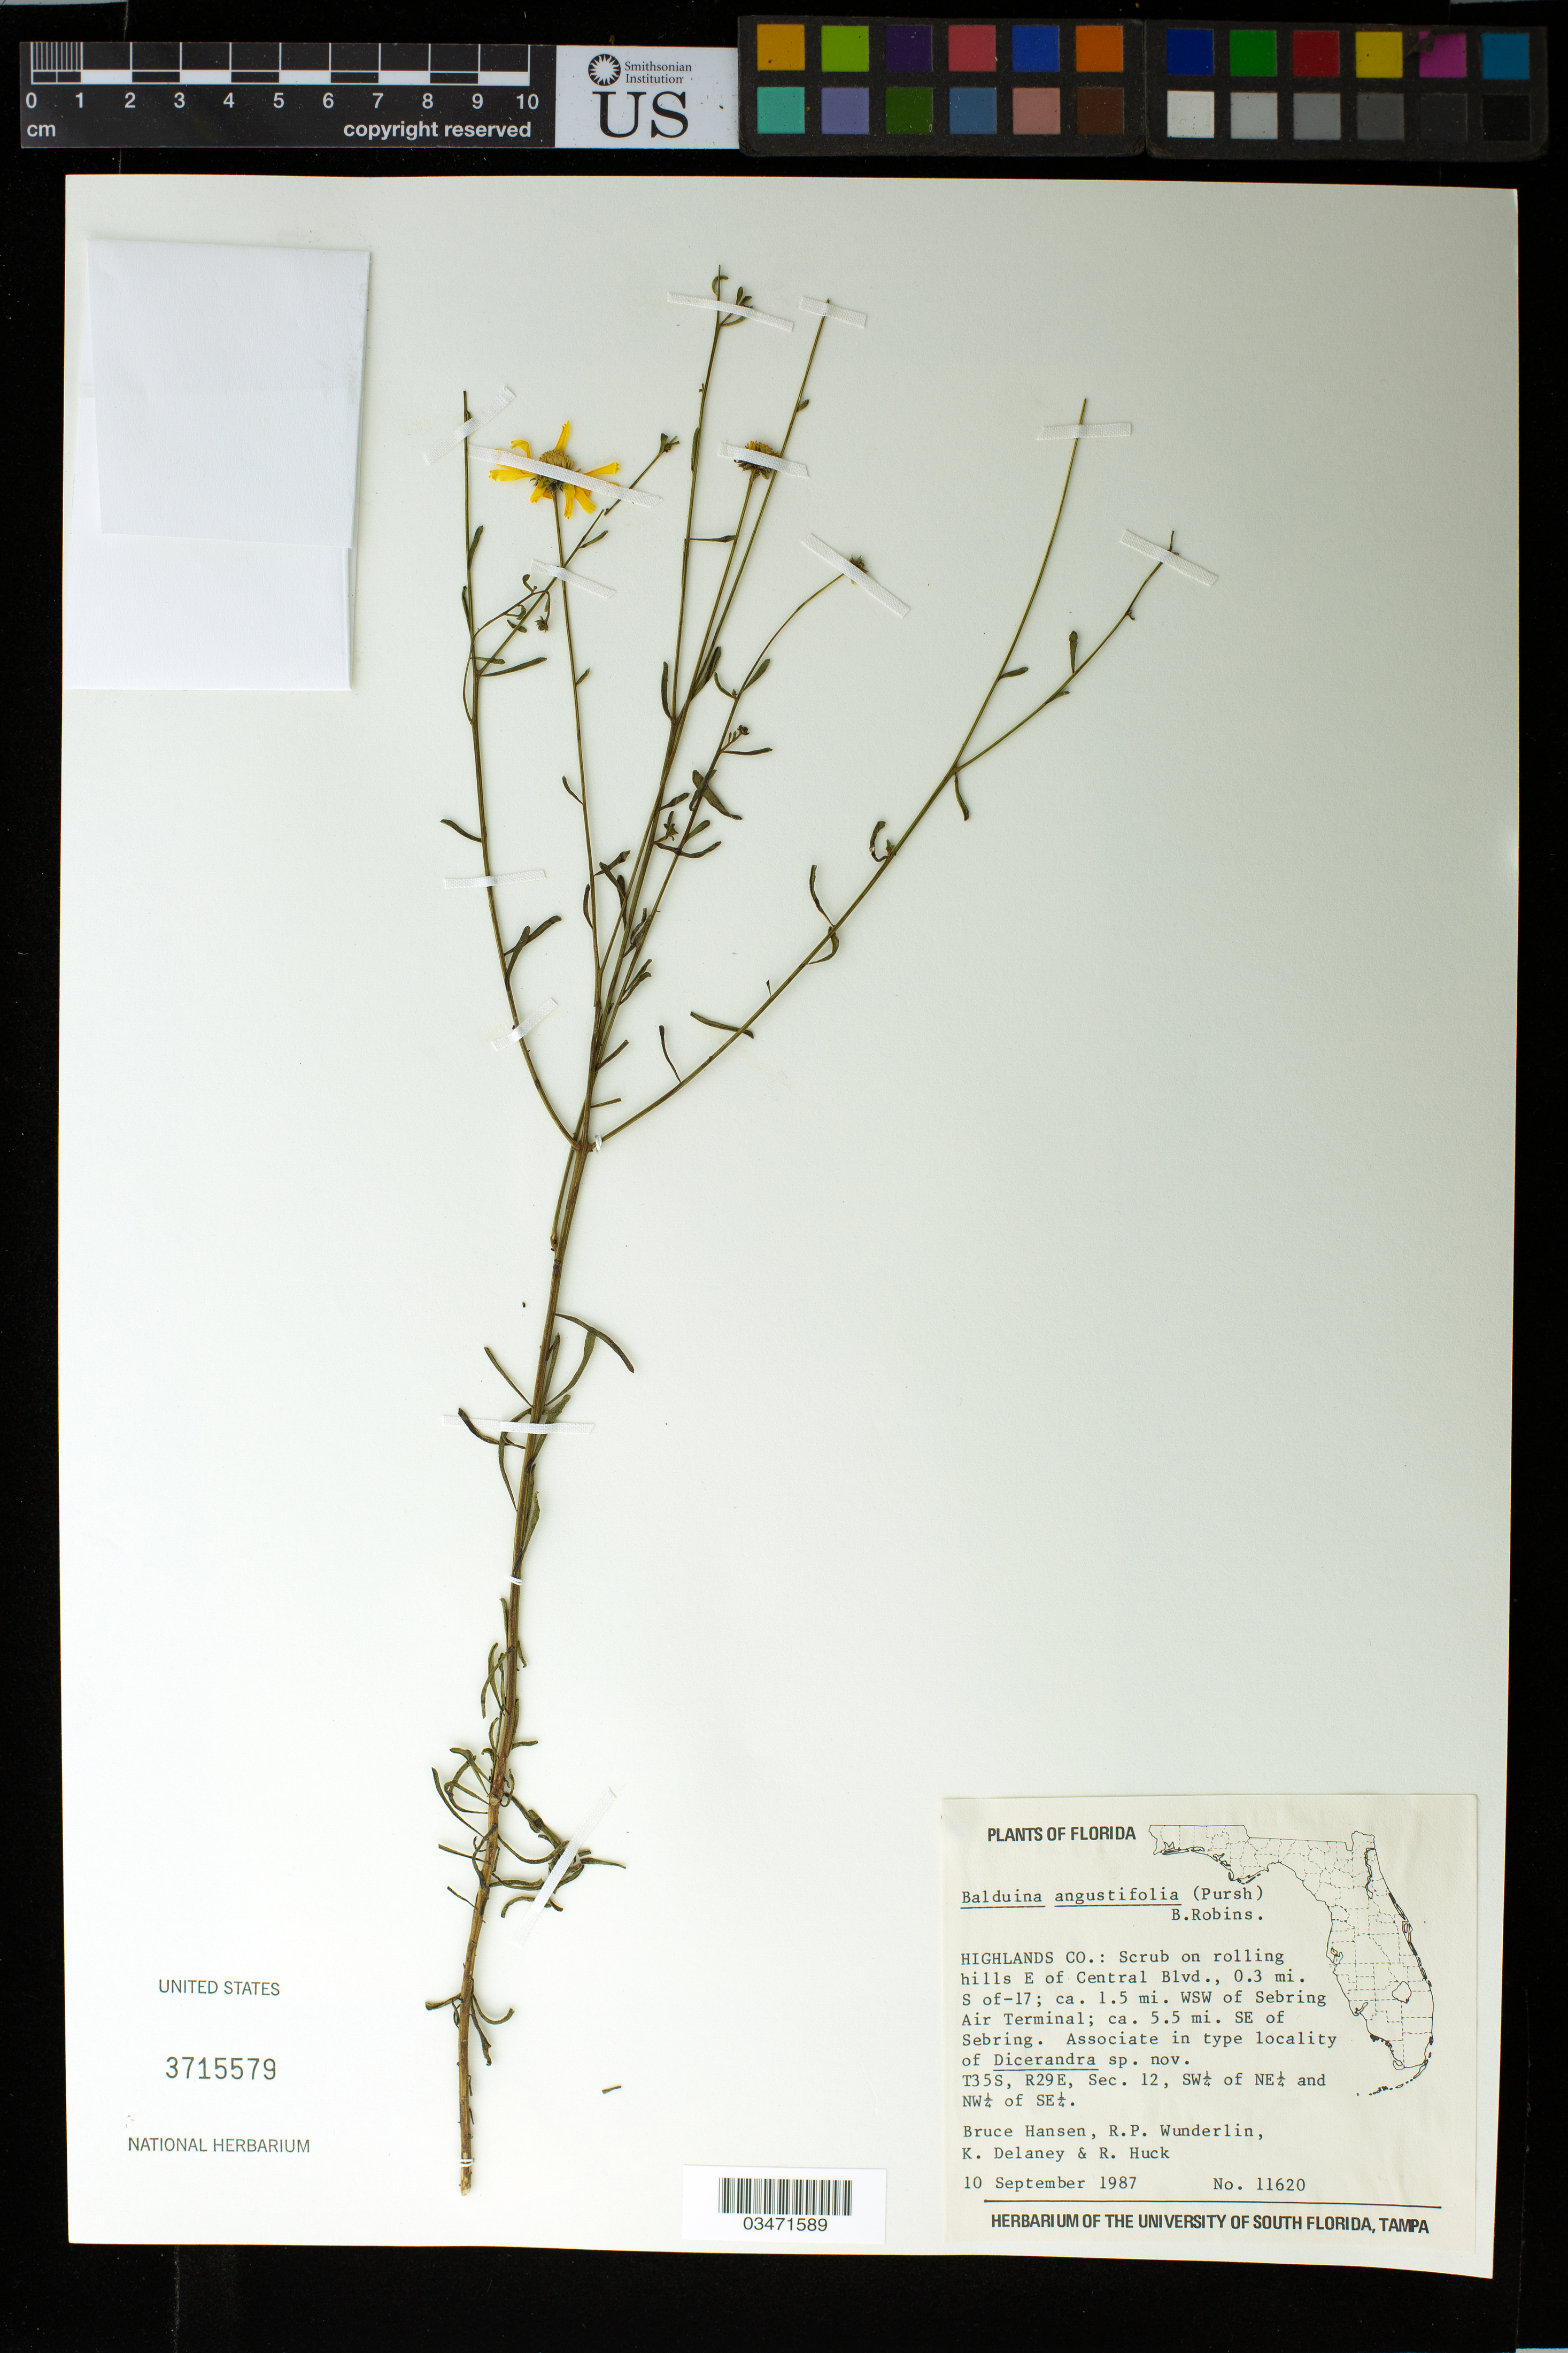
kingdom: Plantae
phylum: Tracheophyta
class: Magnoliopsida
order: Asterales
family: Asteraceae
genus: Balduina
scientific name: Balduina angustifolia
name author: (Pursh) B.L. Rob.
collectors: B. Hansen, R. P. Wunderlin, K. Delaney & R. Huck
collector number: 11620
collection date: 1987-09-10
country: United States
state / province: Florida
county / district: Highlands County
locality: Sebring, E of Central Blvd., 0.3 miles S of -17; ca. 1.5 miles WSW of Sebring Air Terminal; ca. 5.5 miles SE of Sebring. T35S, R29E, Sec. 12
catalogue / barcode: US 3715579